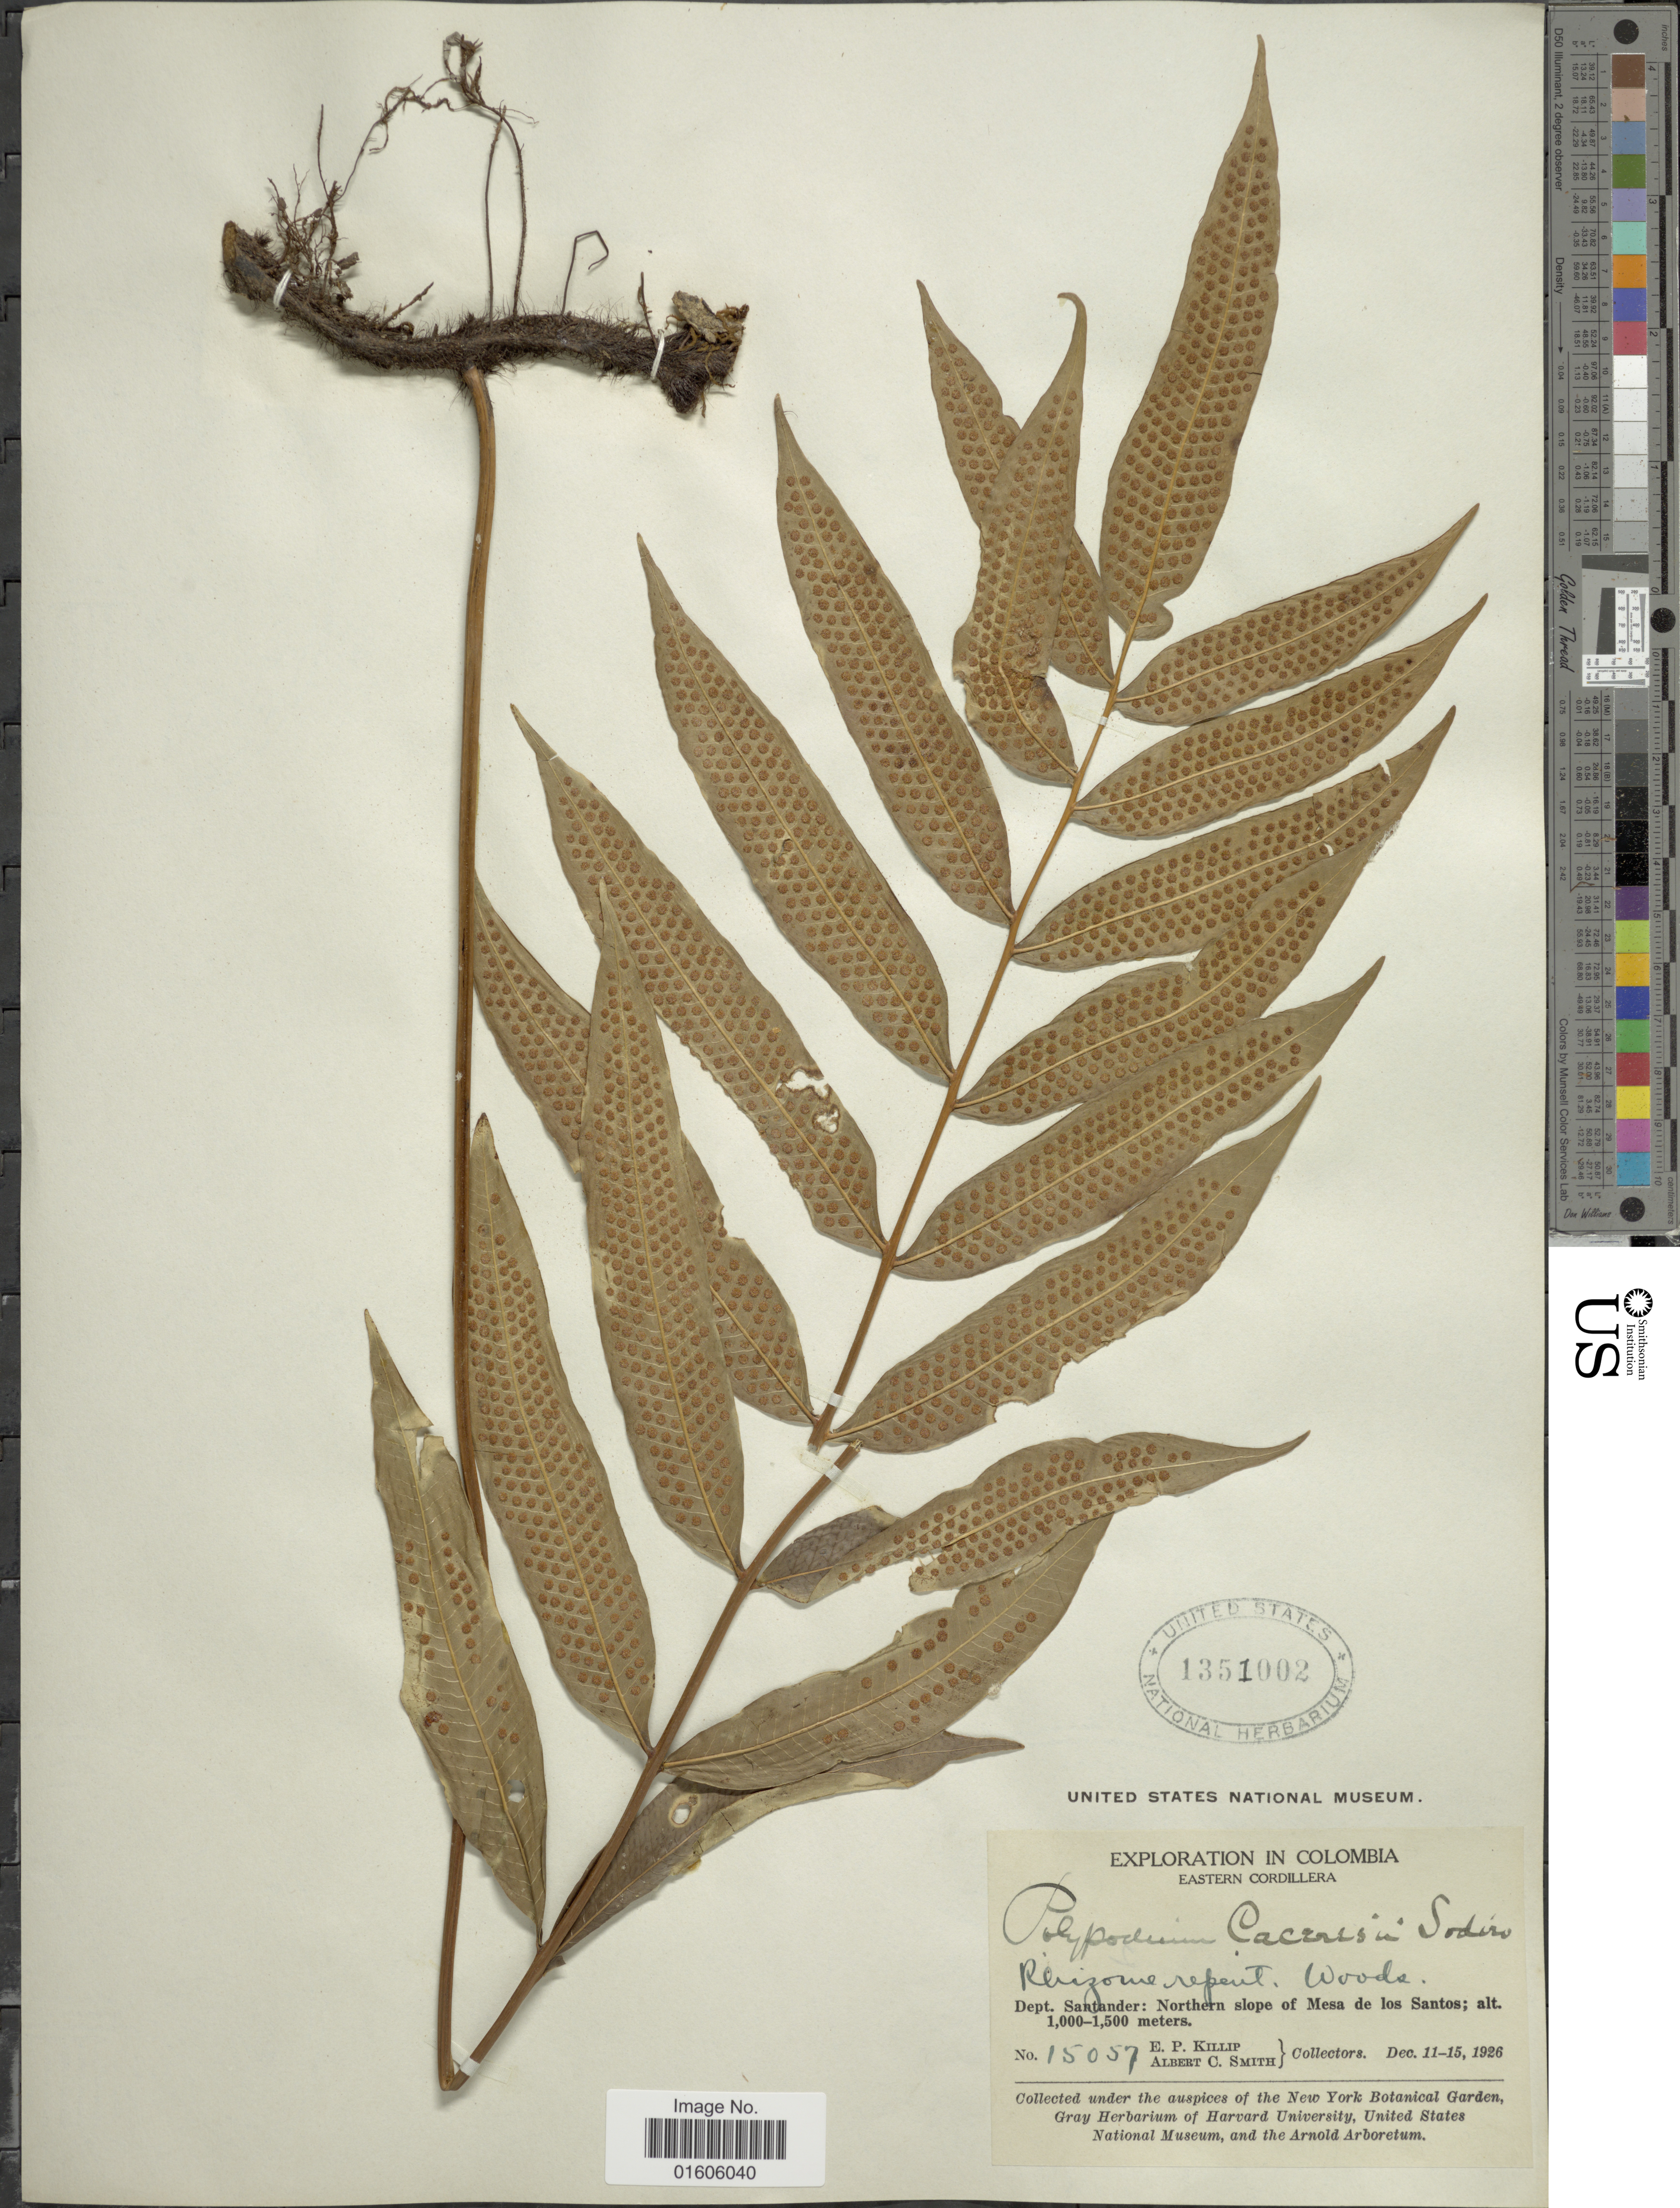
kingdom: Plantae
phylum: Tracheophyta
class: Polypodiopsida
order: Polypodiales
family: Polypodiaceae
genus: Serpocaulon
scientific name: Serpocaulon caceresii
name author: A.R. Sm.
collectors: E. P. Killip & A. C. Smith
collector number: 15057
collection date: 1926-12-11/1926-12-15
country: Colombia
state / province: Santander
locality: Eastern Cordillera. Dept. Santander: Northern slope of Mesa de los Santos.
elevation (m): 1000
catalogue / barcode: US 1351002